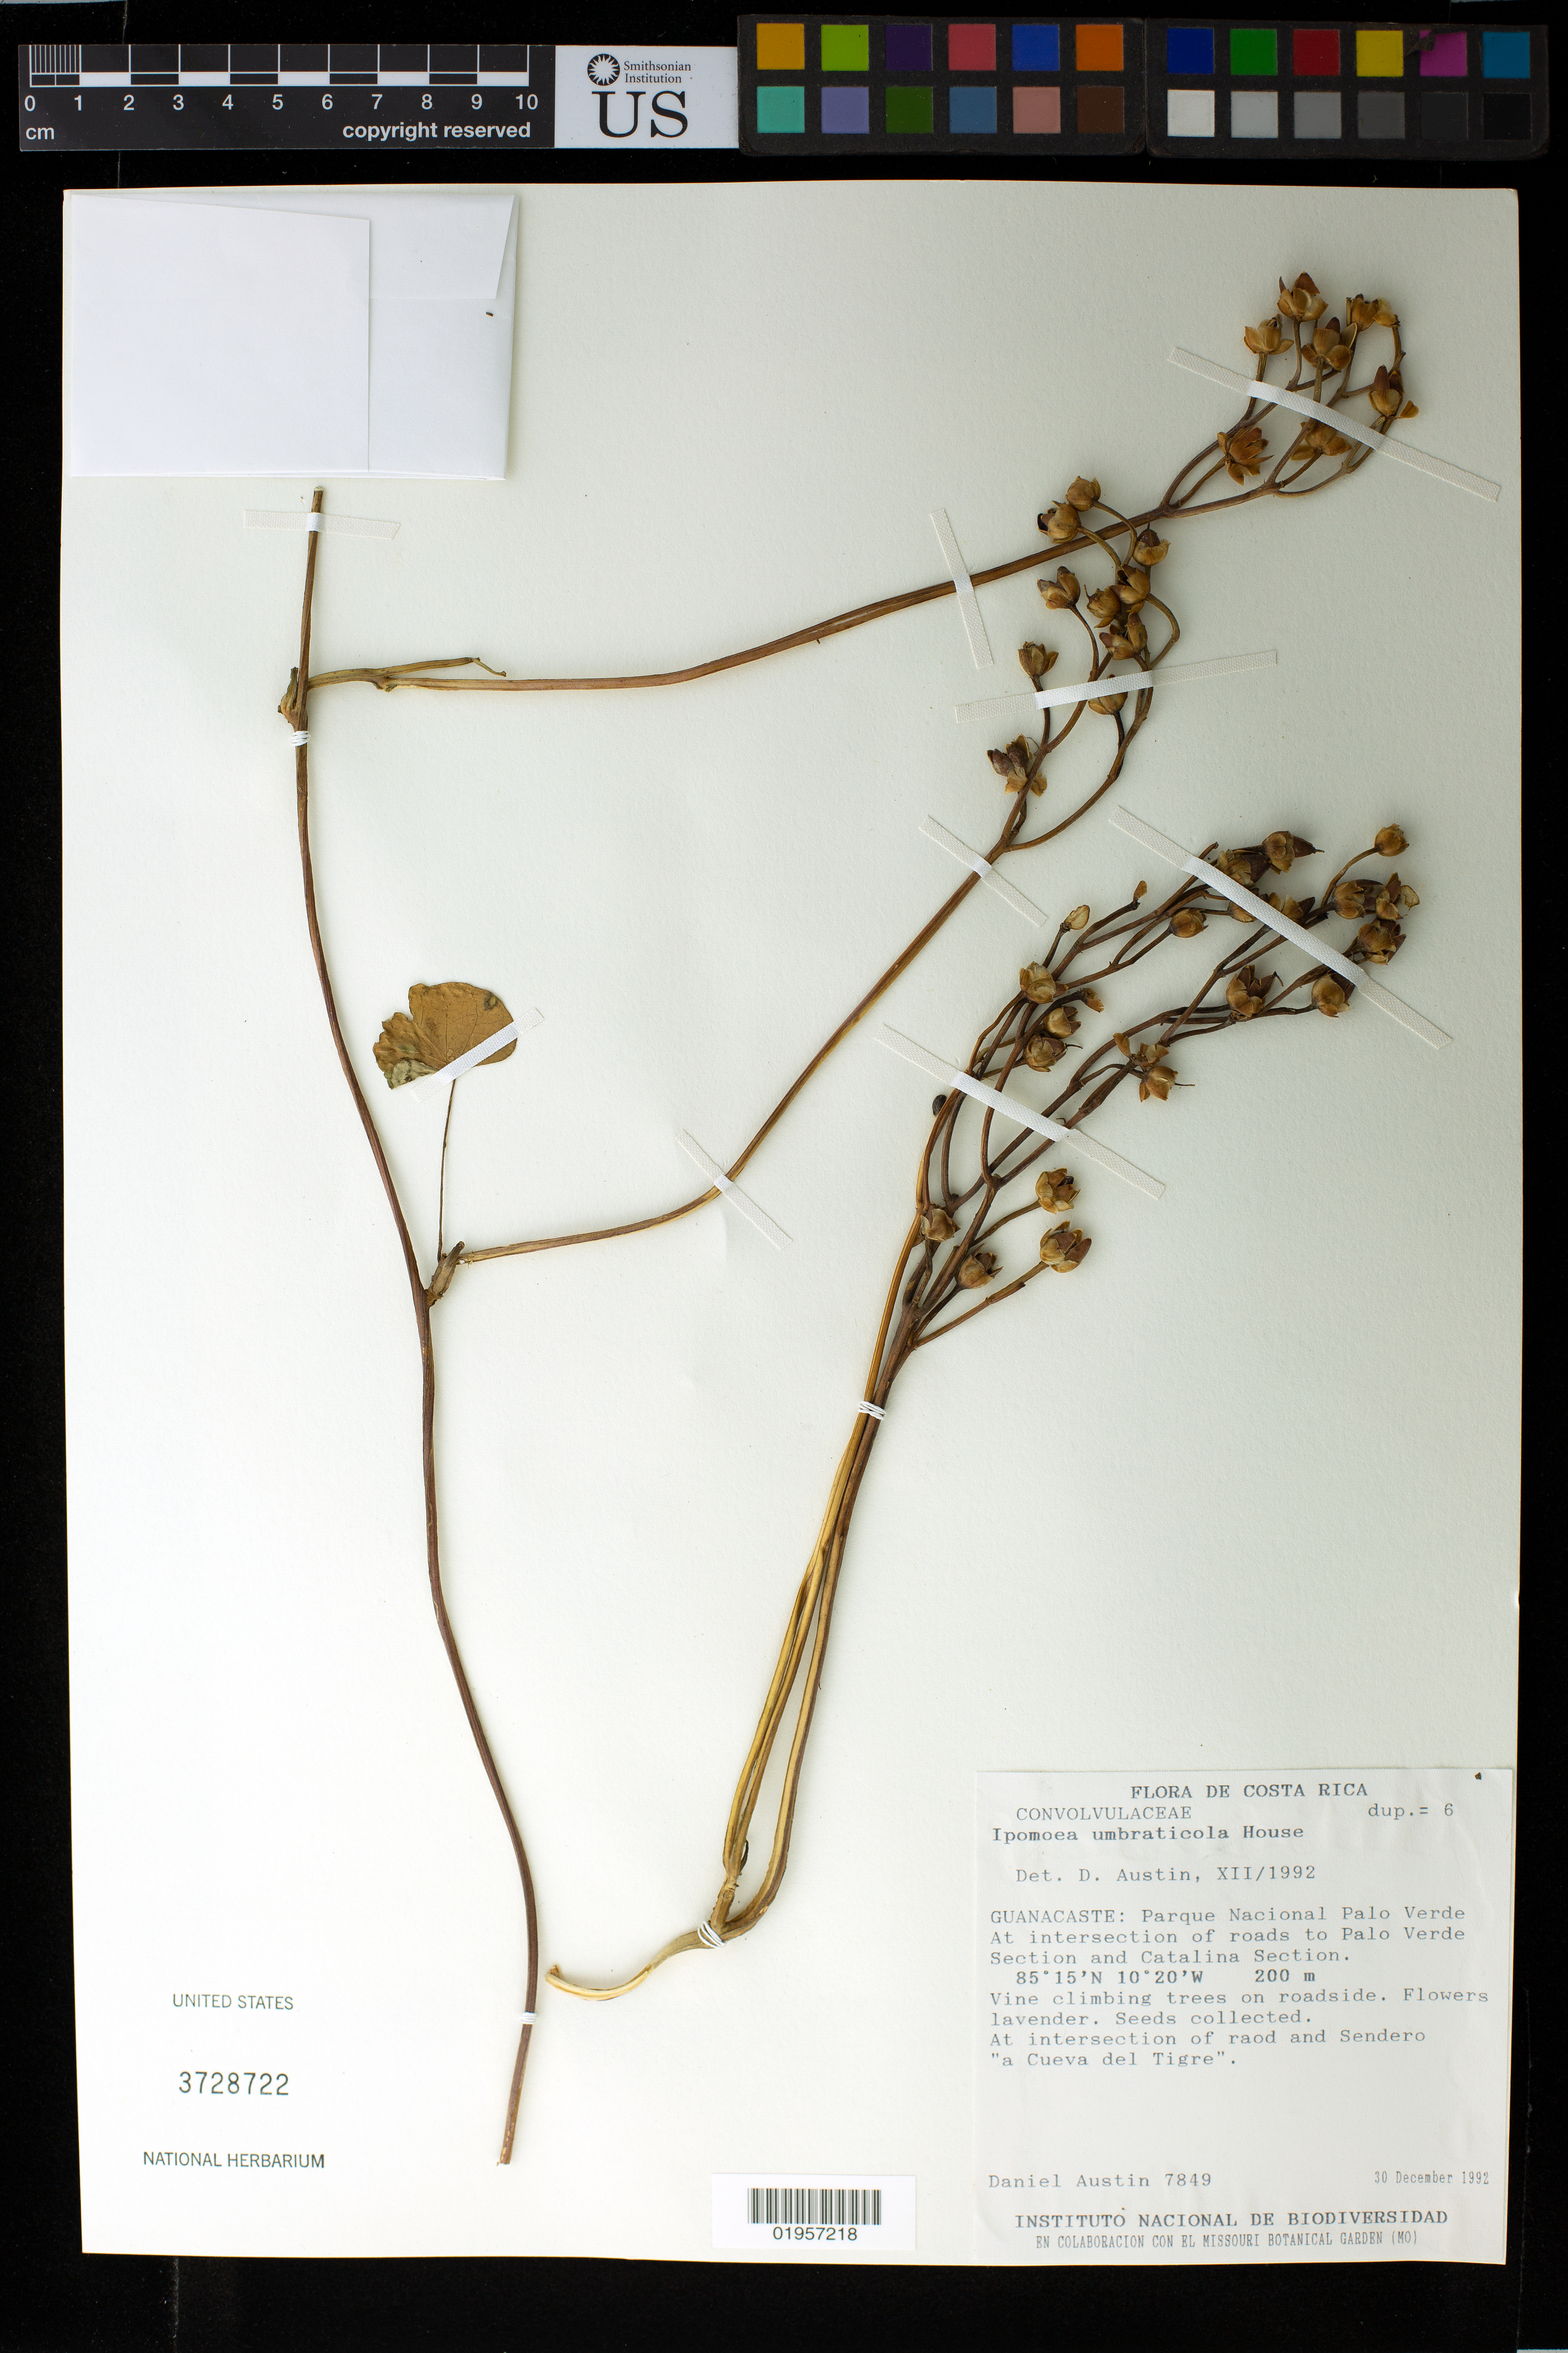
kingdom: Plantae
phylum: Tracheophyta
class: Magnoliopsida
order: Solanales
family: Convolvulaceae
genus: Ipomoea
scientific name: Ipomoea umbraticola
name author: House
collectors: D. Austin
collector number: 7849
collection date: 1992-12-30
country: Costa Rica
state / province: Guanacaste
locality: Parque National Palo Verde at intersection of roads to Palo Verde Section and Catalina Section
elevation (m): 200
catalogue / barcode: US 3728722